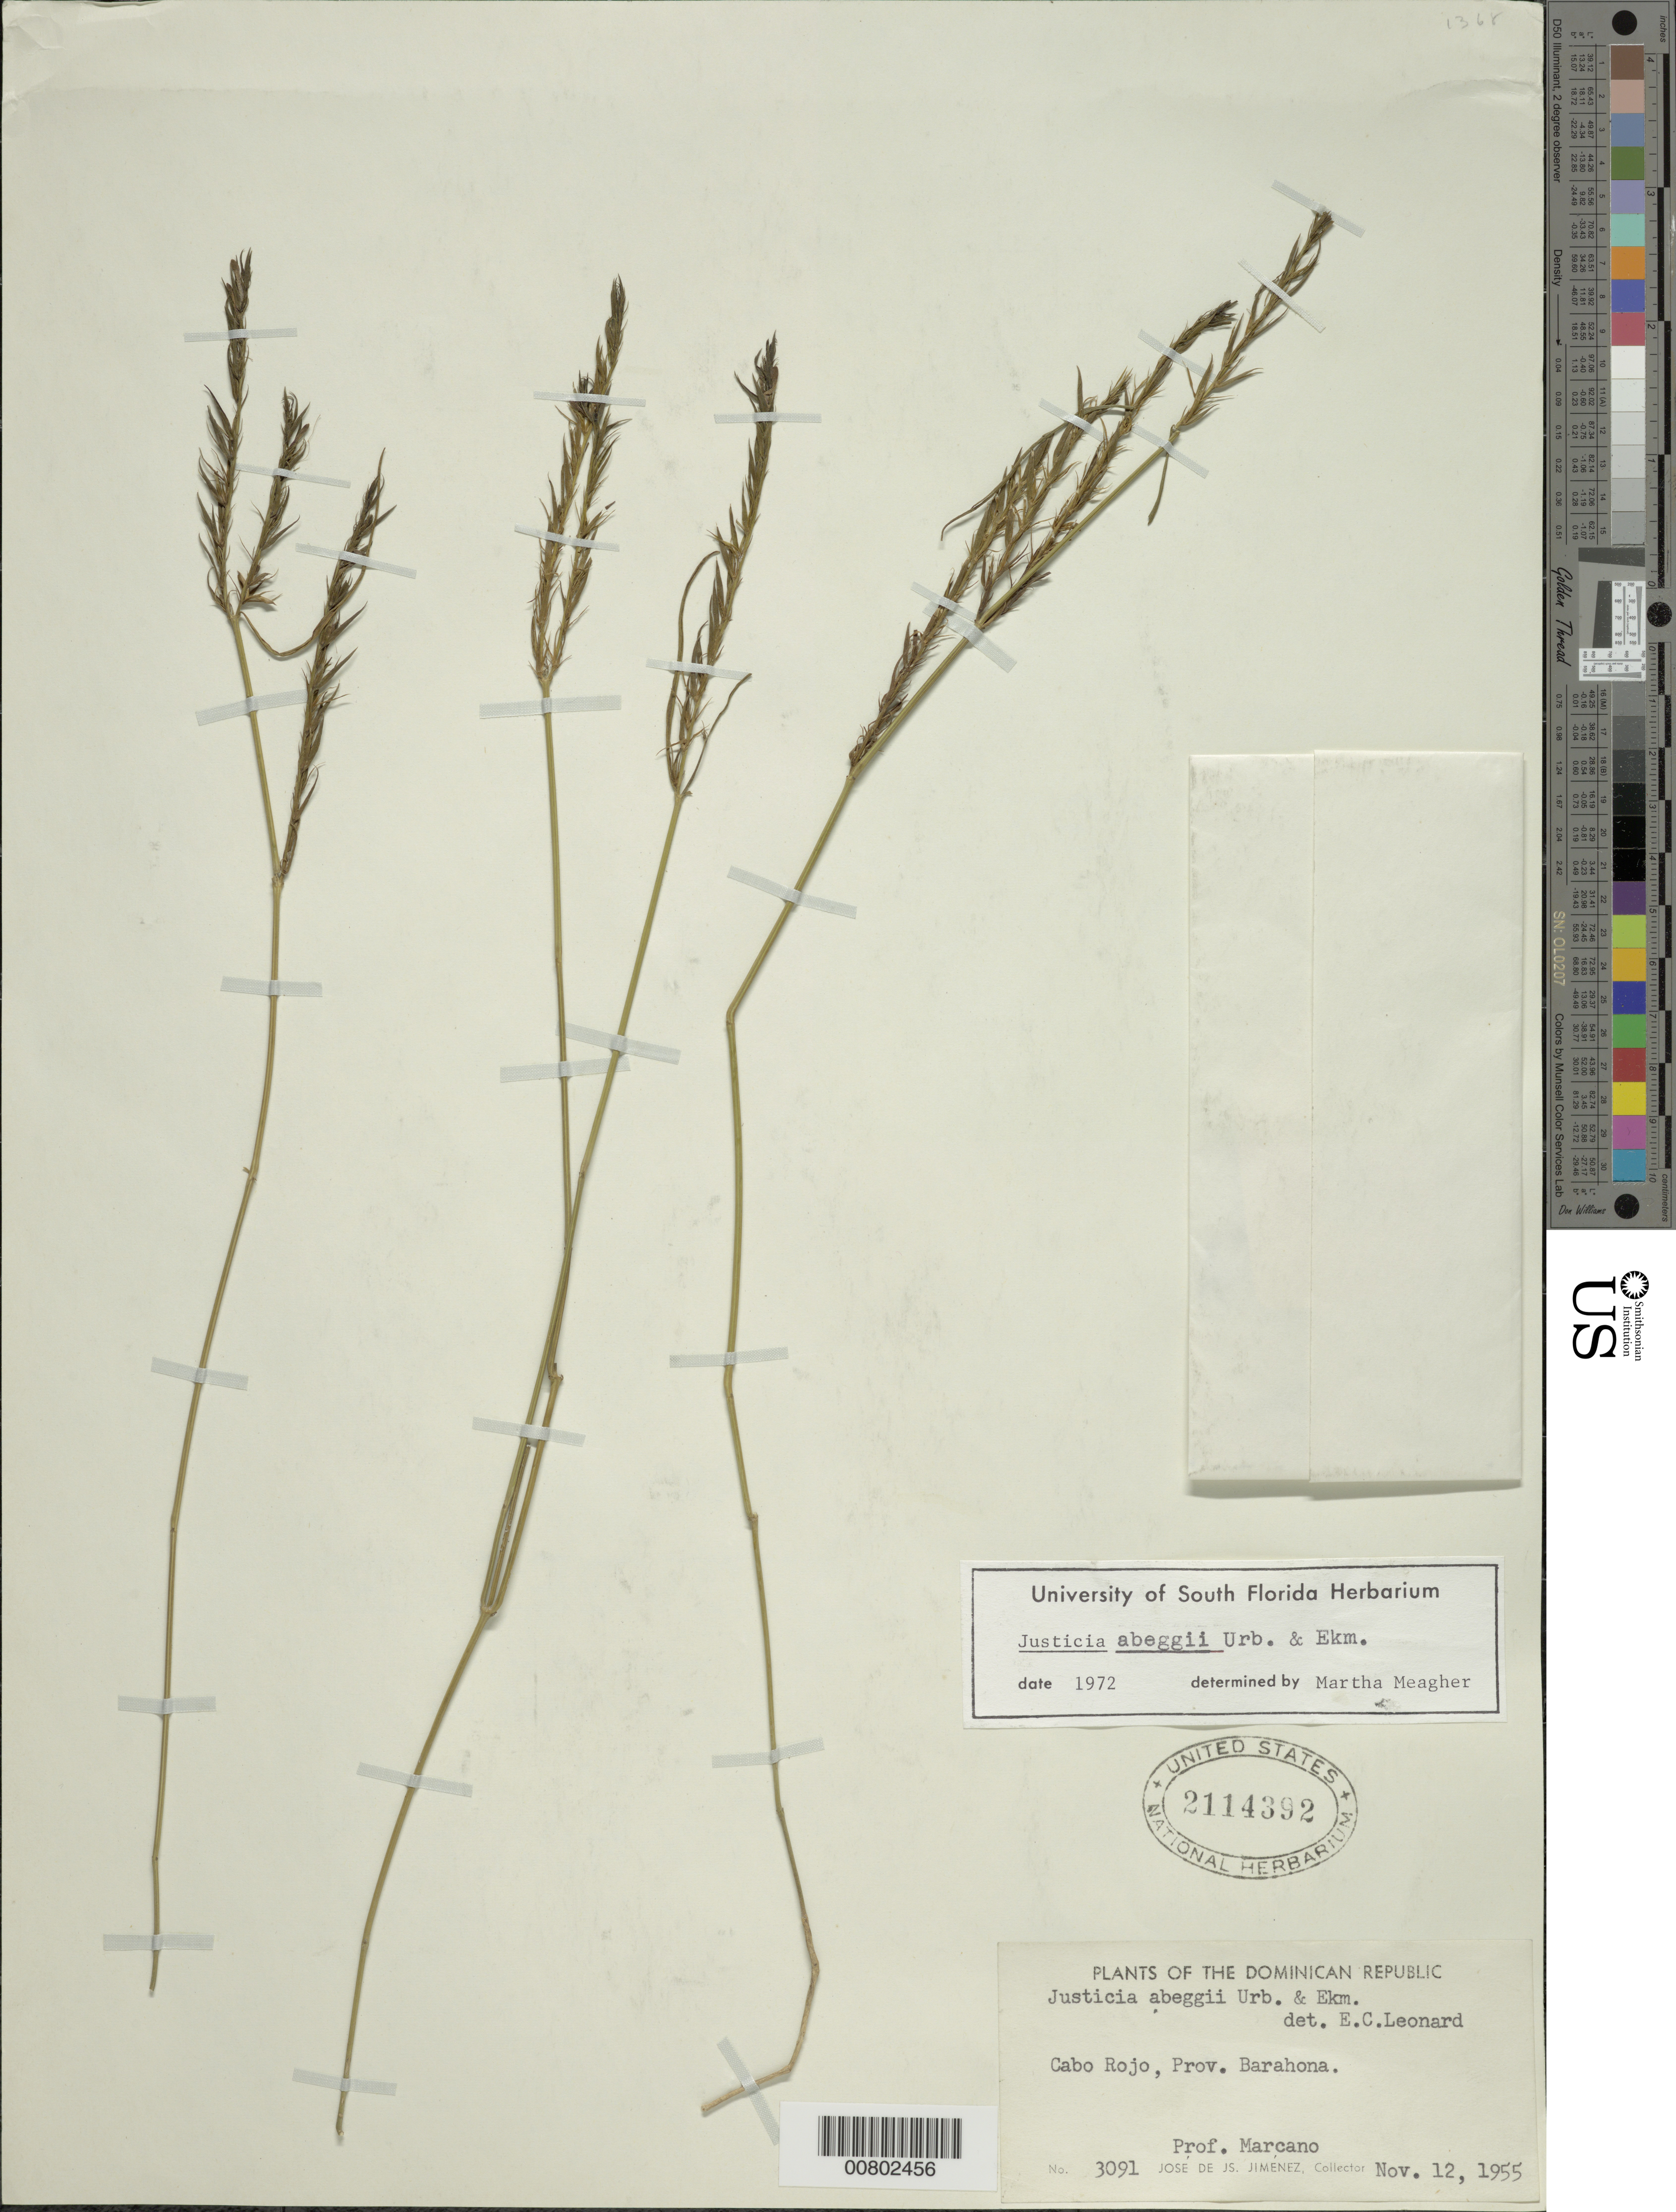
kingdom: Plantae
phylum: Tracheophyta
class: Magnoliopsida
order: Lamiales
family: Acanthaceae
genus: Justicia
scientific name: Justicia abeggii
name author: Urb. & Ekman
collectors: J. J. Jiménez Almonte & E. J. Marcano F.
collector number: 3091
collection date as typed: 12 Nov 1955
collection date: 1955-11-12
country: Dominican Republic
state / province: Barahona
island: Hispaniola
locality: Cabo Rojo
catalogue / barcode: US 2114392